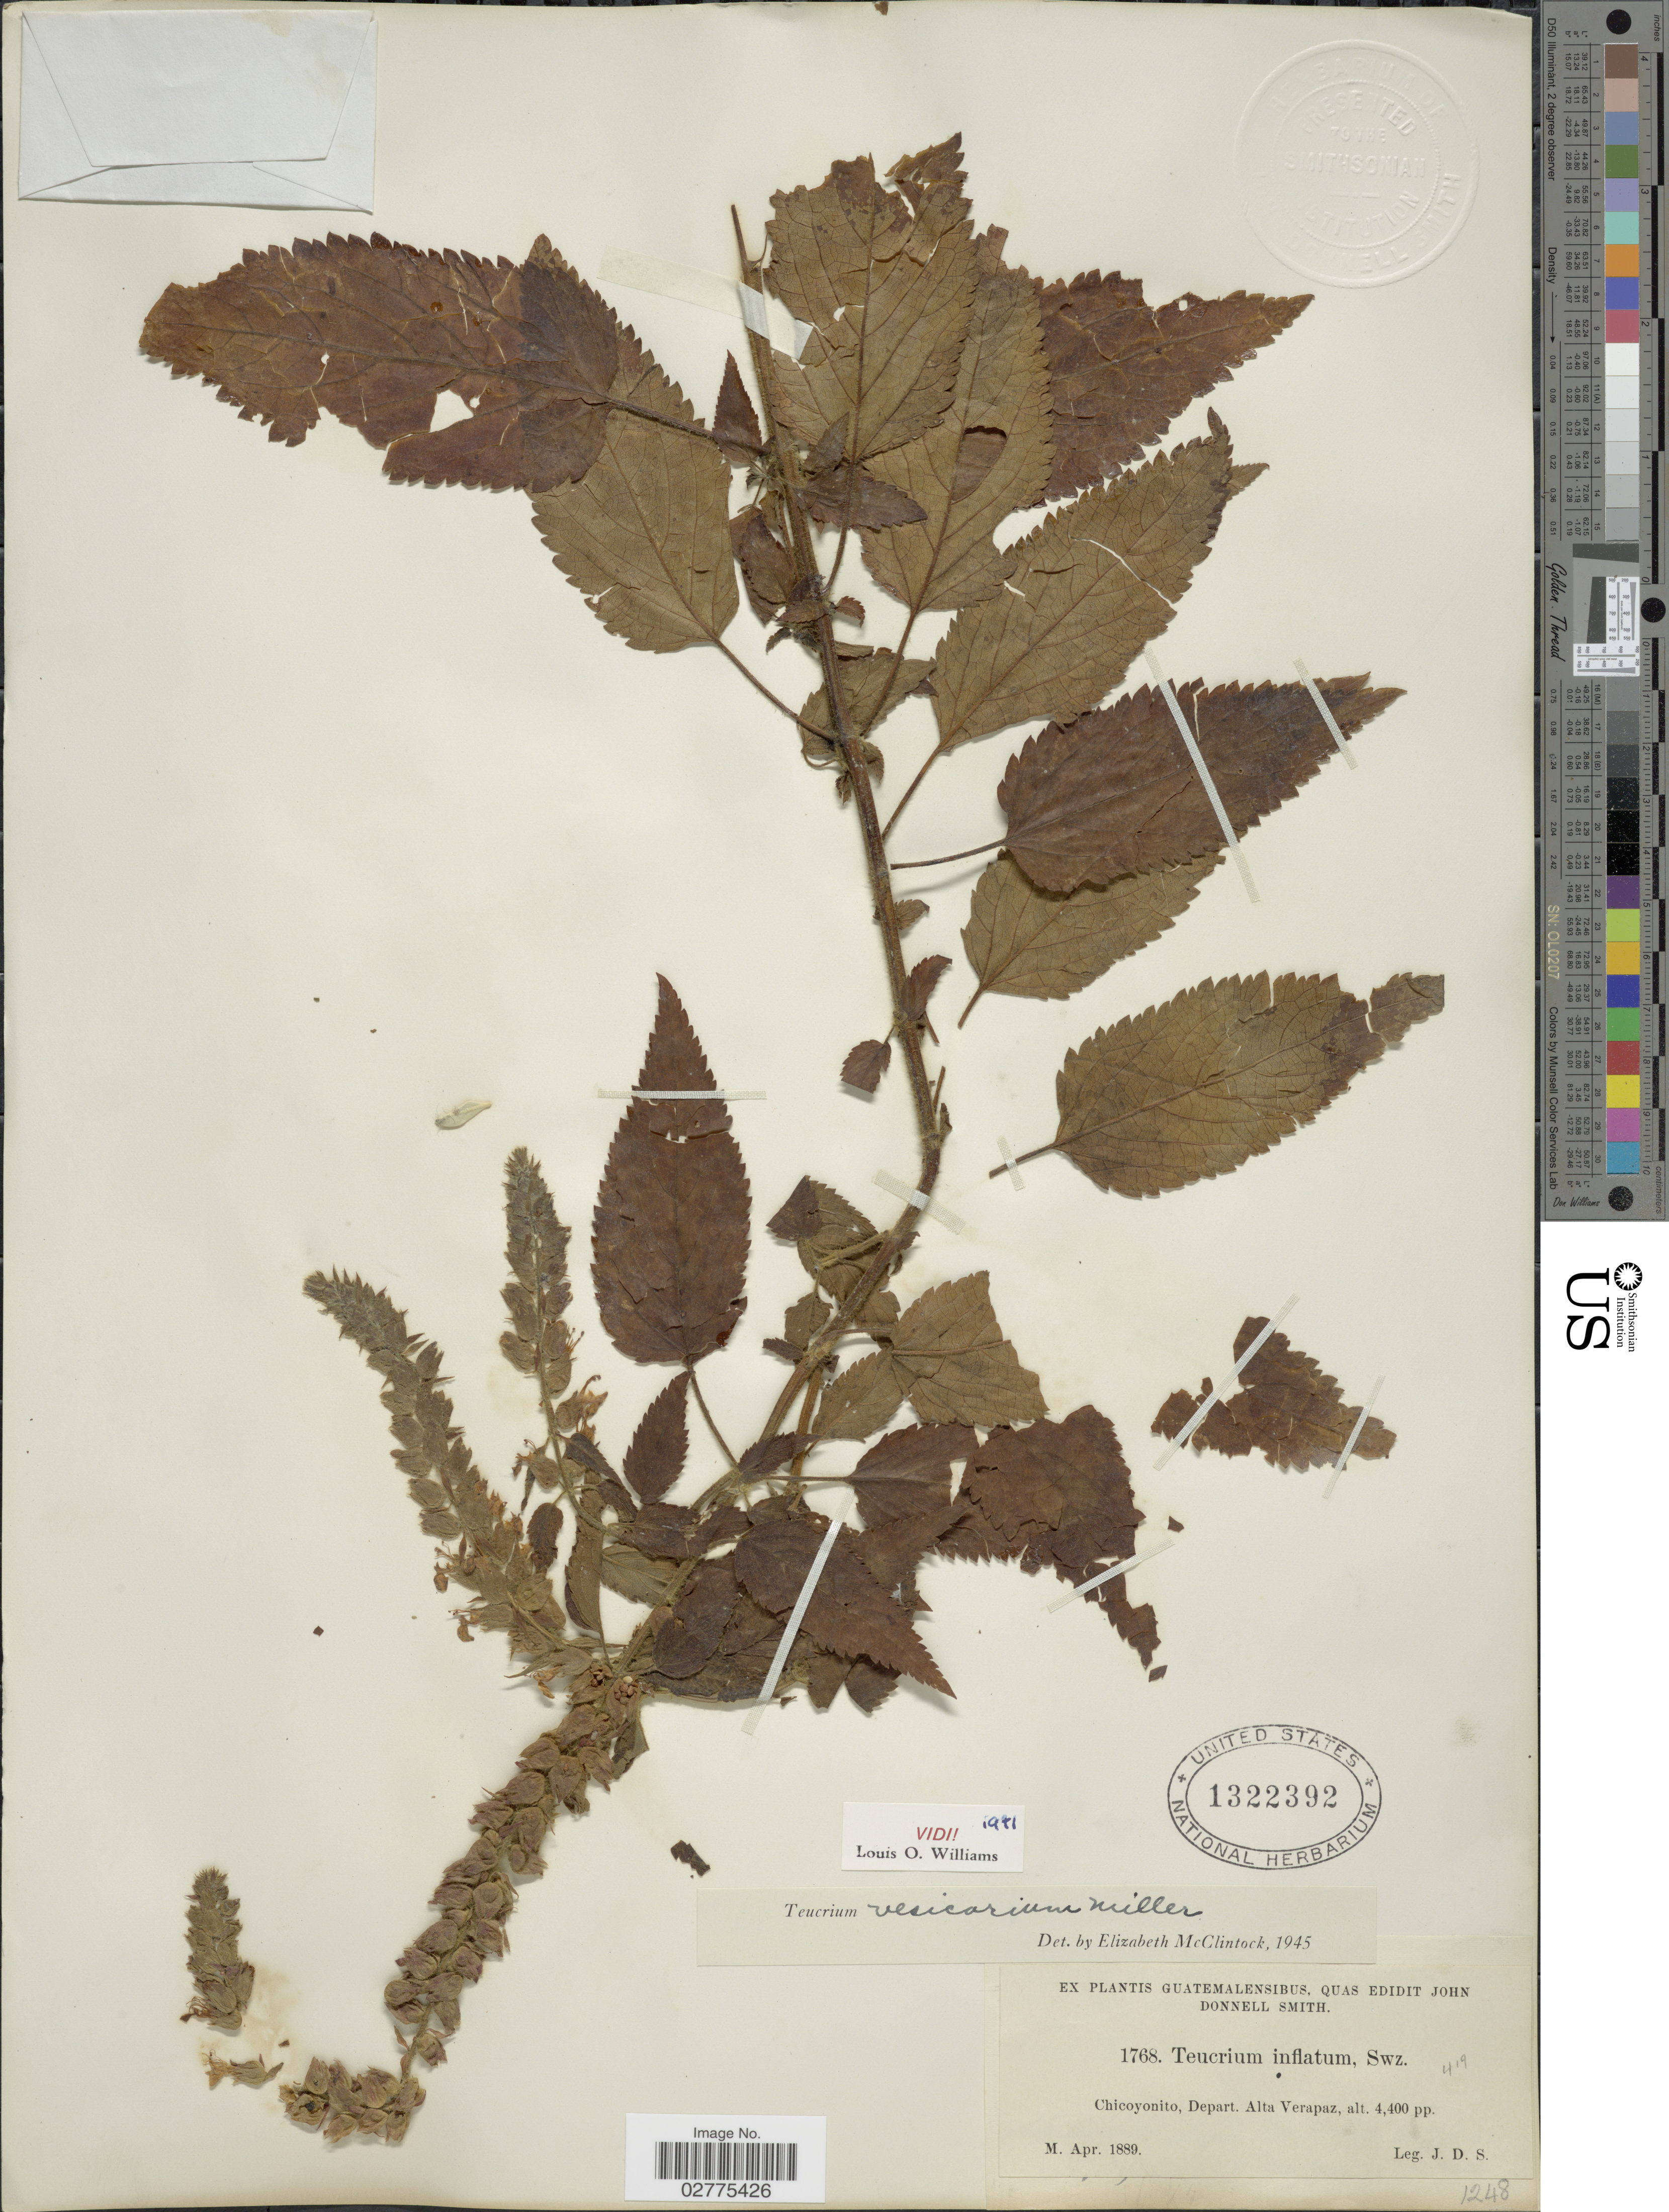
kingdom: Plantae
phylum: Tracheophyta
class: Magnoliopsida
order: Lamiales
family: Lamiaceae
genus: Teucrium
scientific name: Teucrium vesicarium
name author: Mill.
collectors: J. Donnell Smith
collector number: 1768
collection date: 1889-04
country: Guatemala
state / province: Alta Verapaz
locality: Chicoyonito, Depart. Alta Verapaz.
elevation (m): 1341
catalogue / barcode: US 1322392